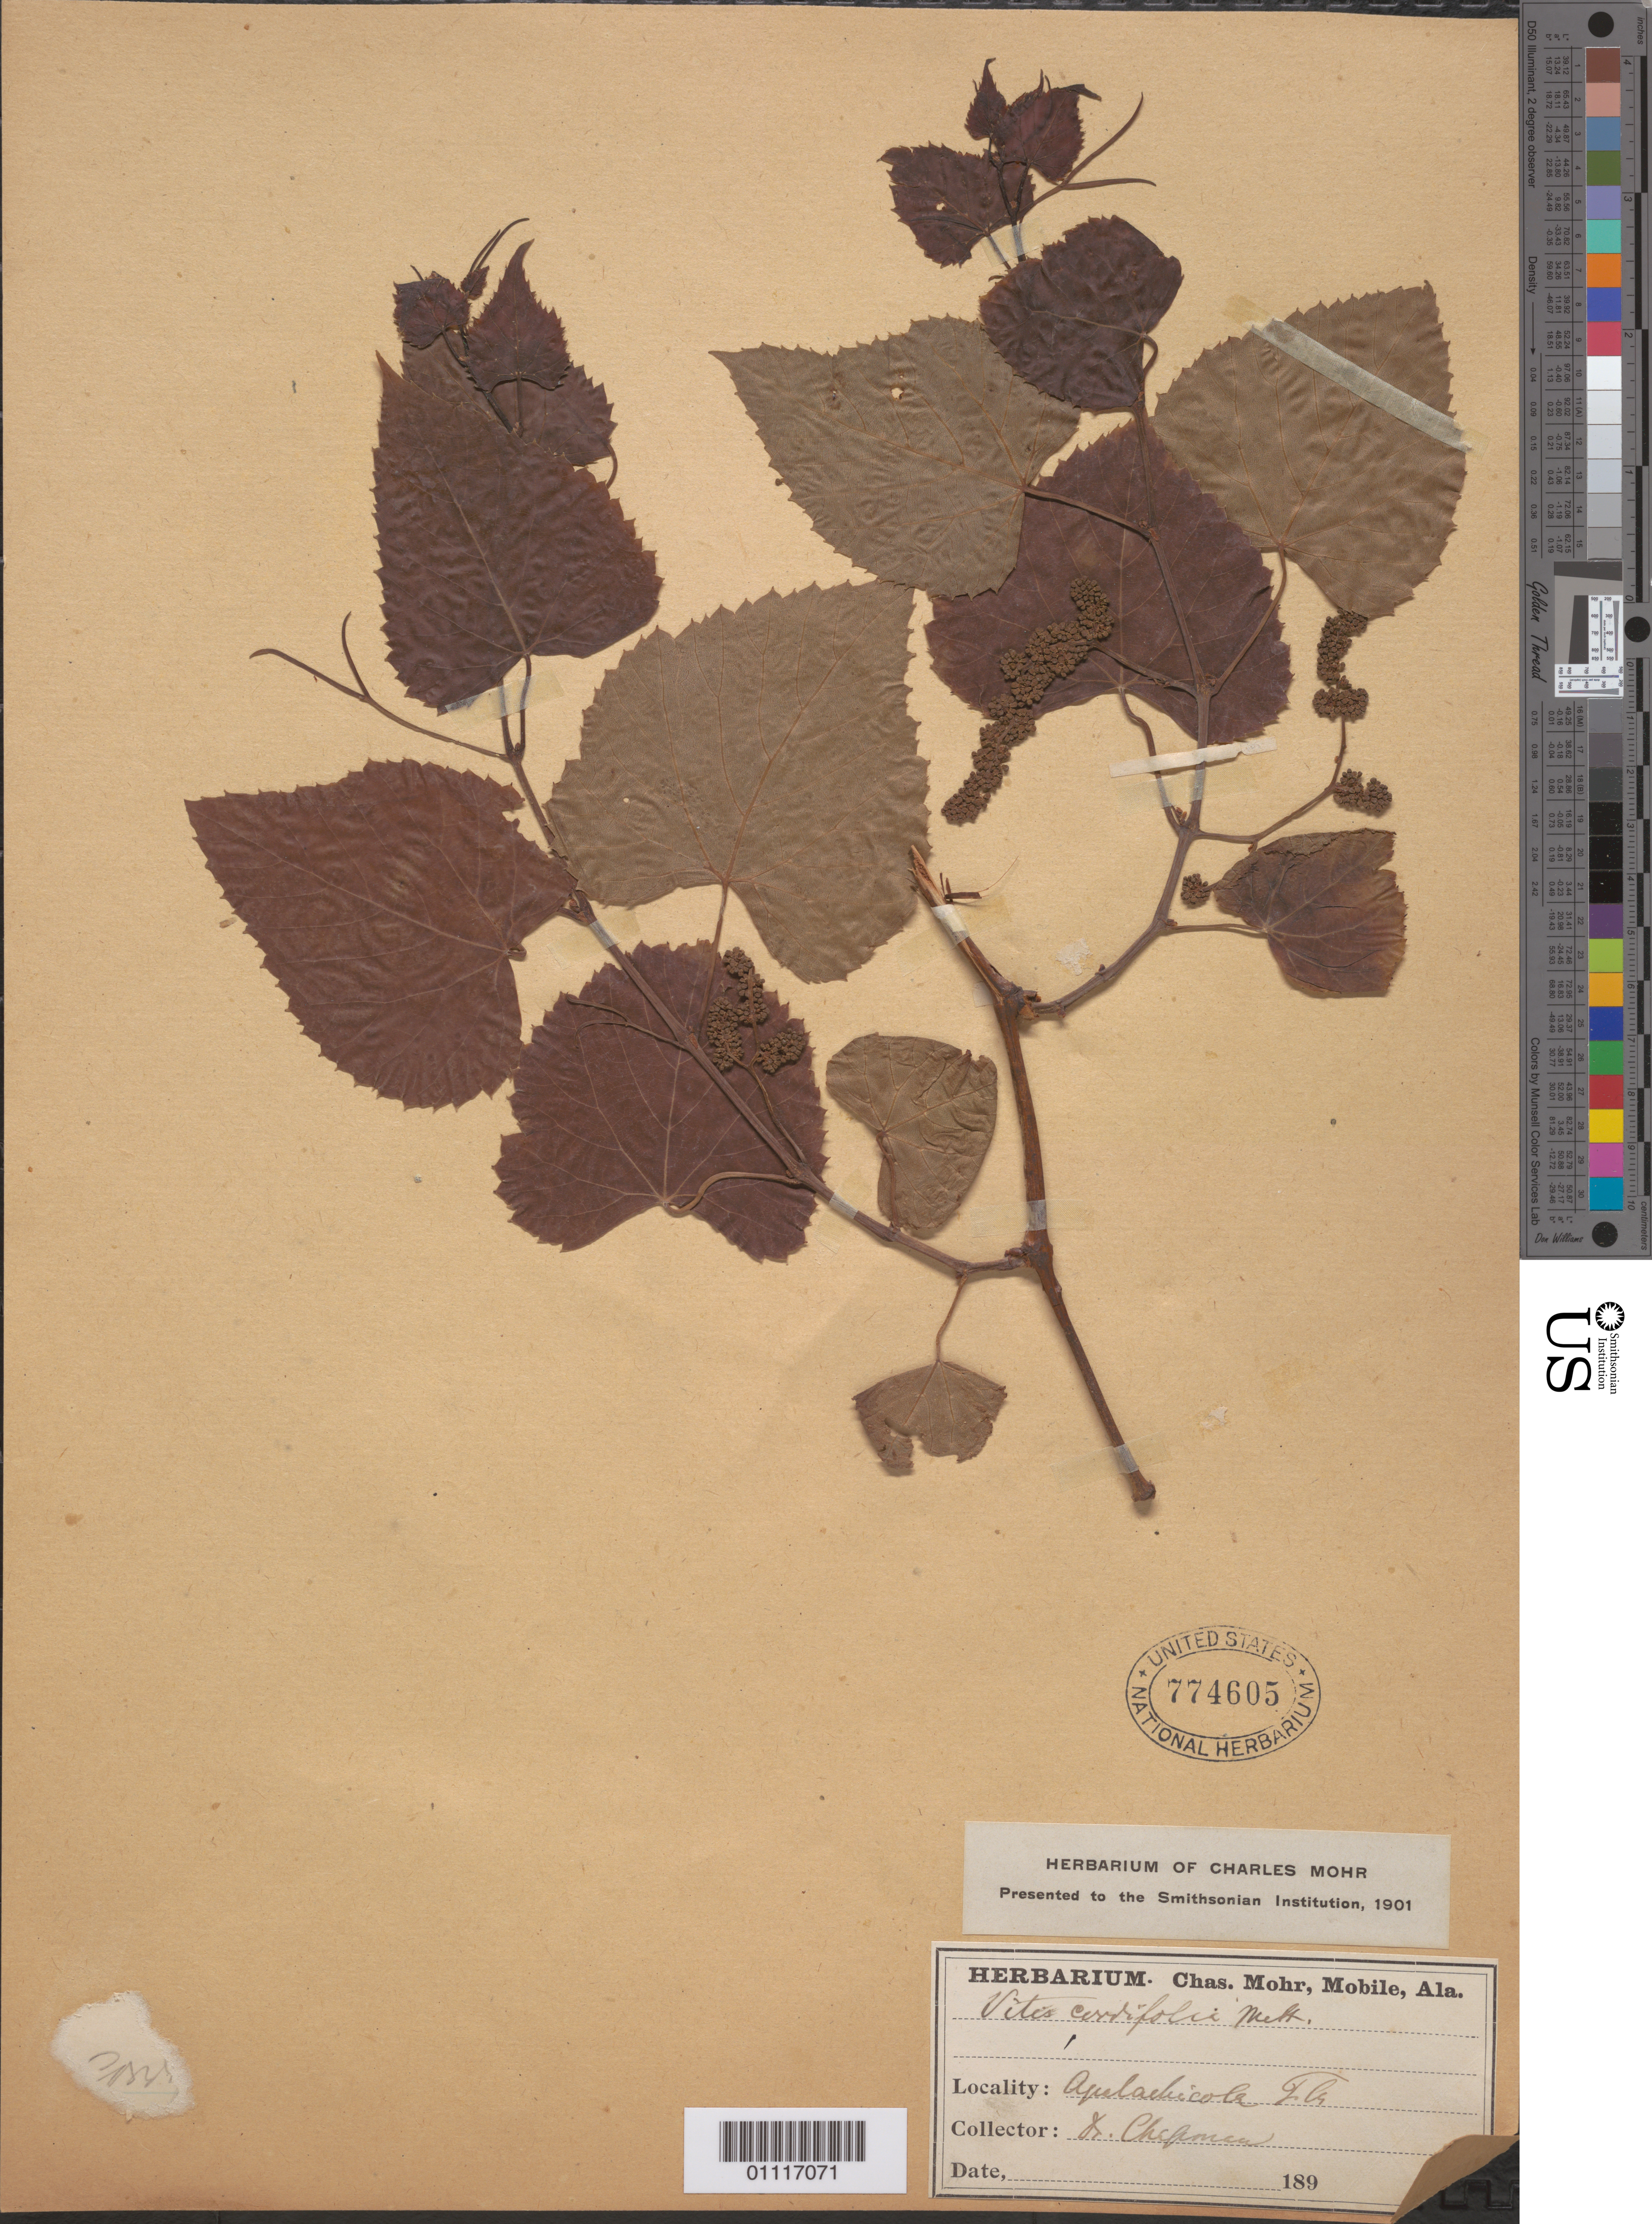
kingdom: Plantae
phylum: Tracheophyta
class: Magnoliopsida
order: Vitales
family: Vitaceae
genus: Vitis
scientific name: Vitis cordifolia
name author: Michx.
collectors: A. W. Chapman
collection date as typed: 189-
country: United States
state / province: Florida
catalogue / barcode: US 774605